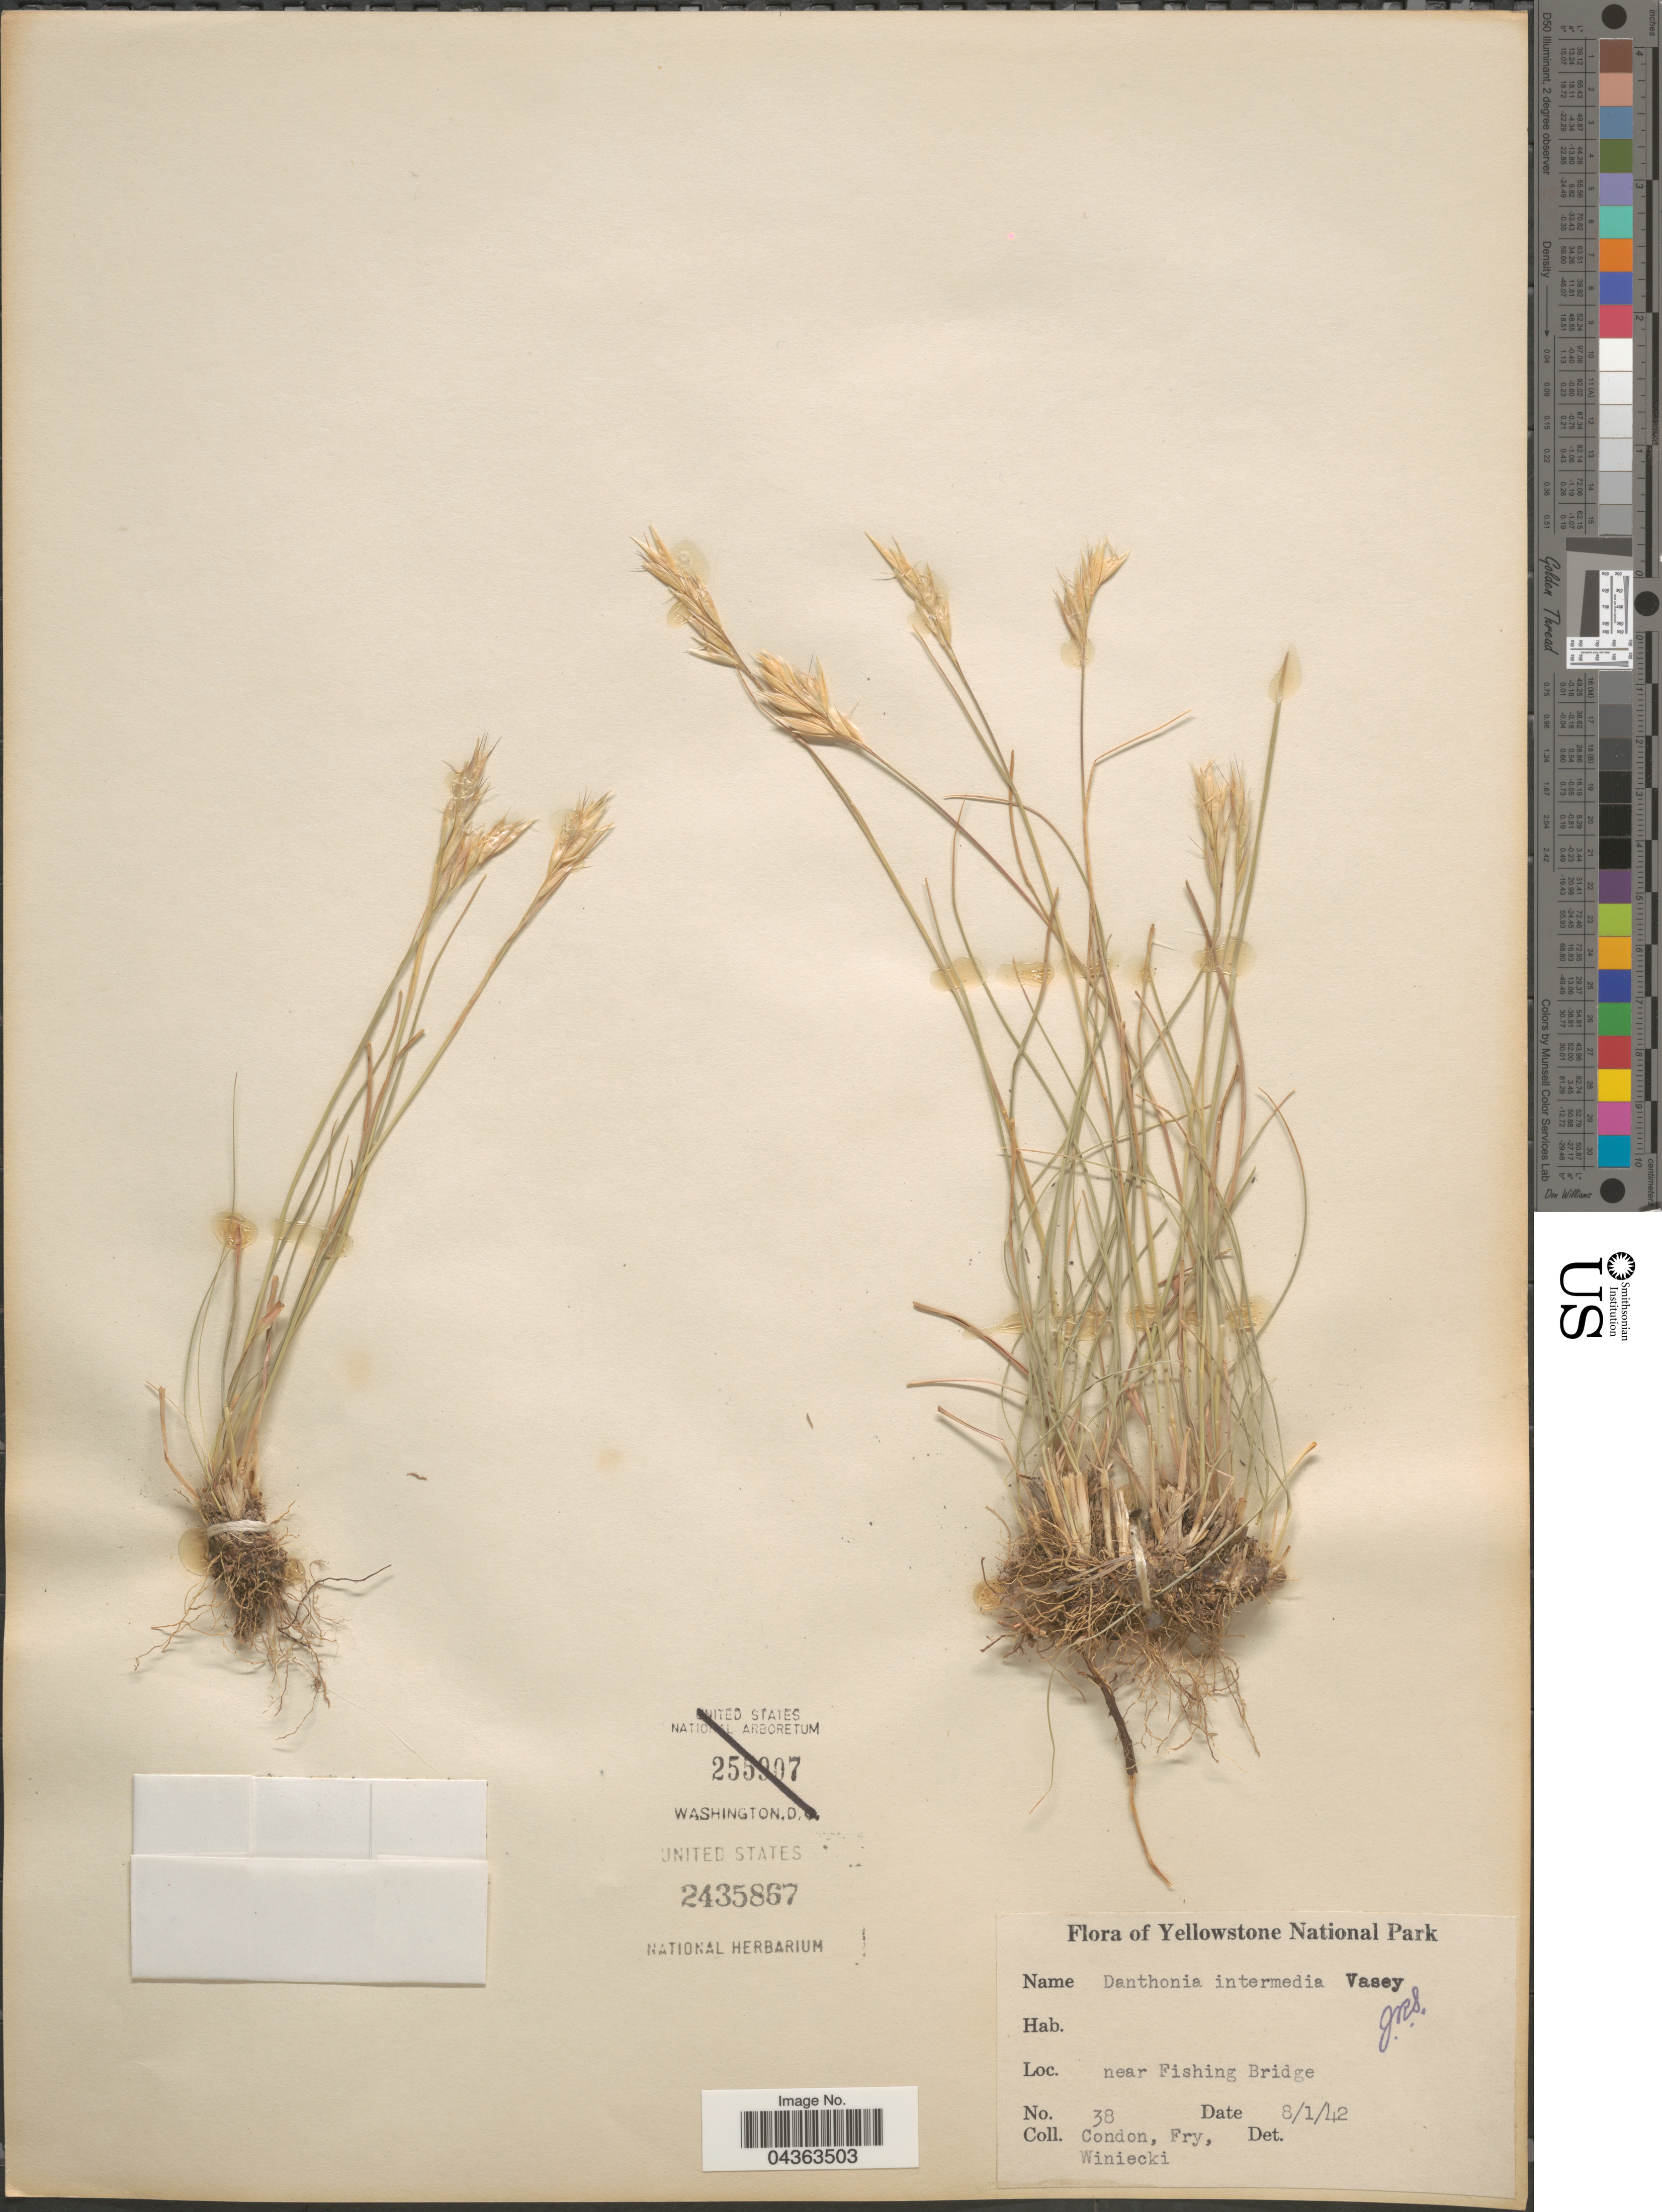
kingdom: Plantae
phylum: Tracheophyta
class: Liliopsida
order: Poales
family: Poaceae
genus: Danthonia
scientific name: Danthonia intermedia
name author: Vasey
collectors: Condon, -. Fry & Winiecki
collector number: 38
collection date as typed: Transcribed d/m/y: 1/8/42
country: United States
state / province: Wyoming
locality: Yellowstone National Park. Near Fishing Bridge.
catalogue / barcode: US 2435867